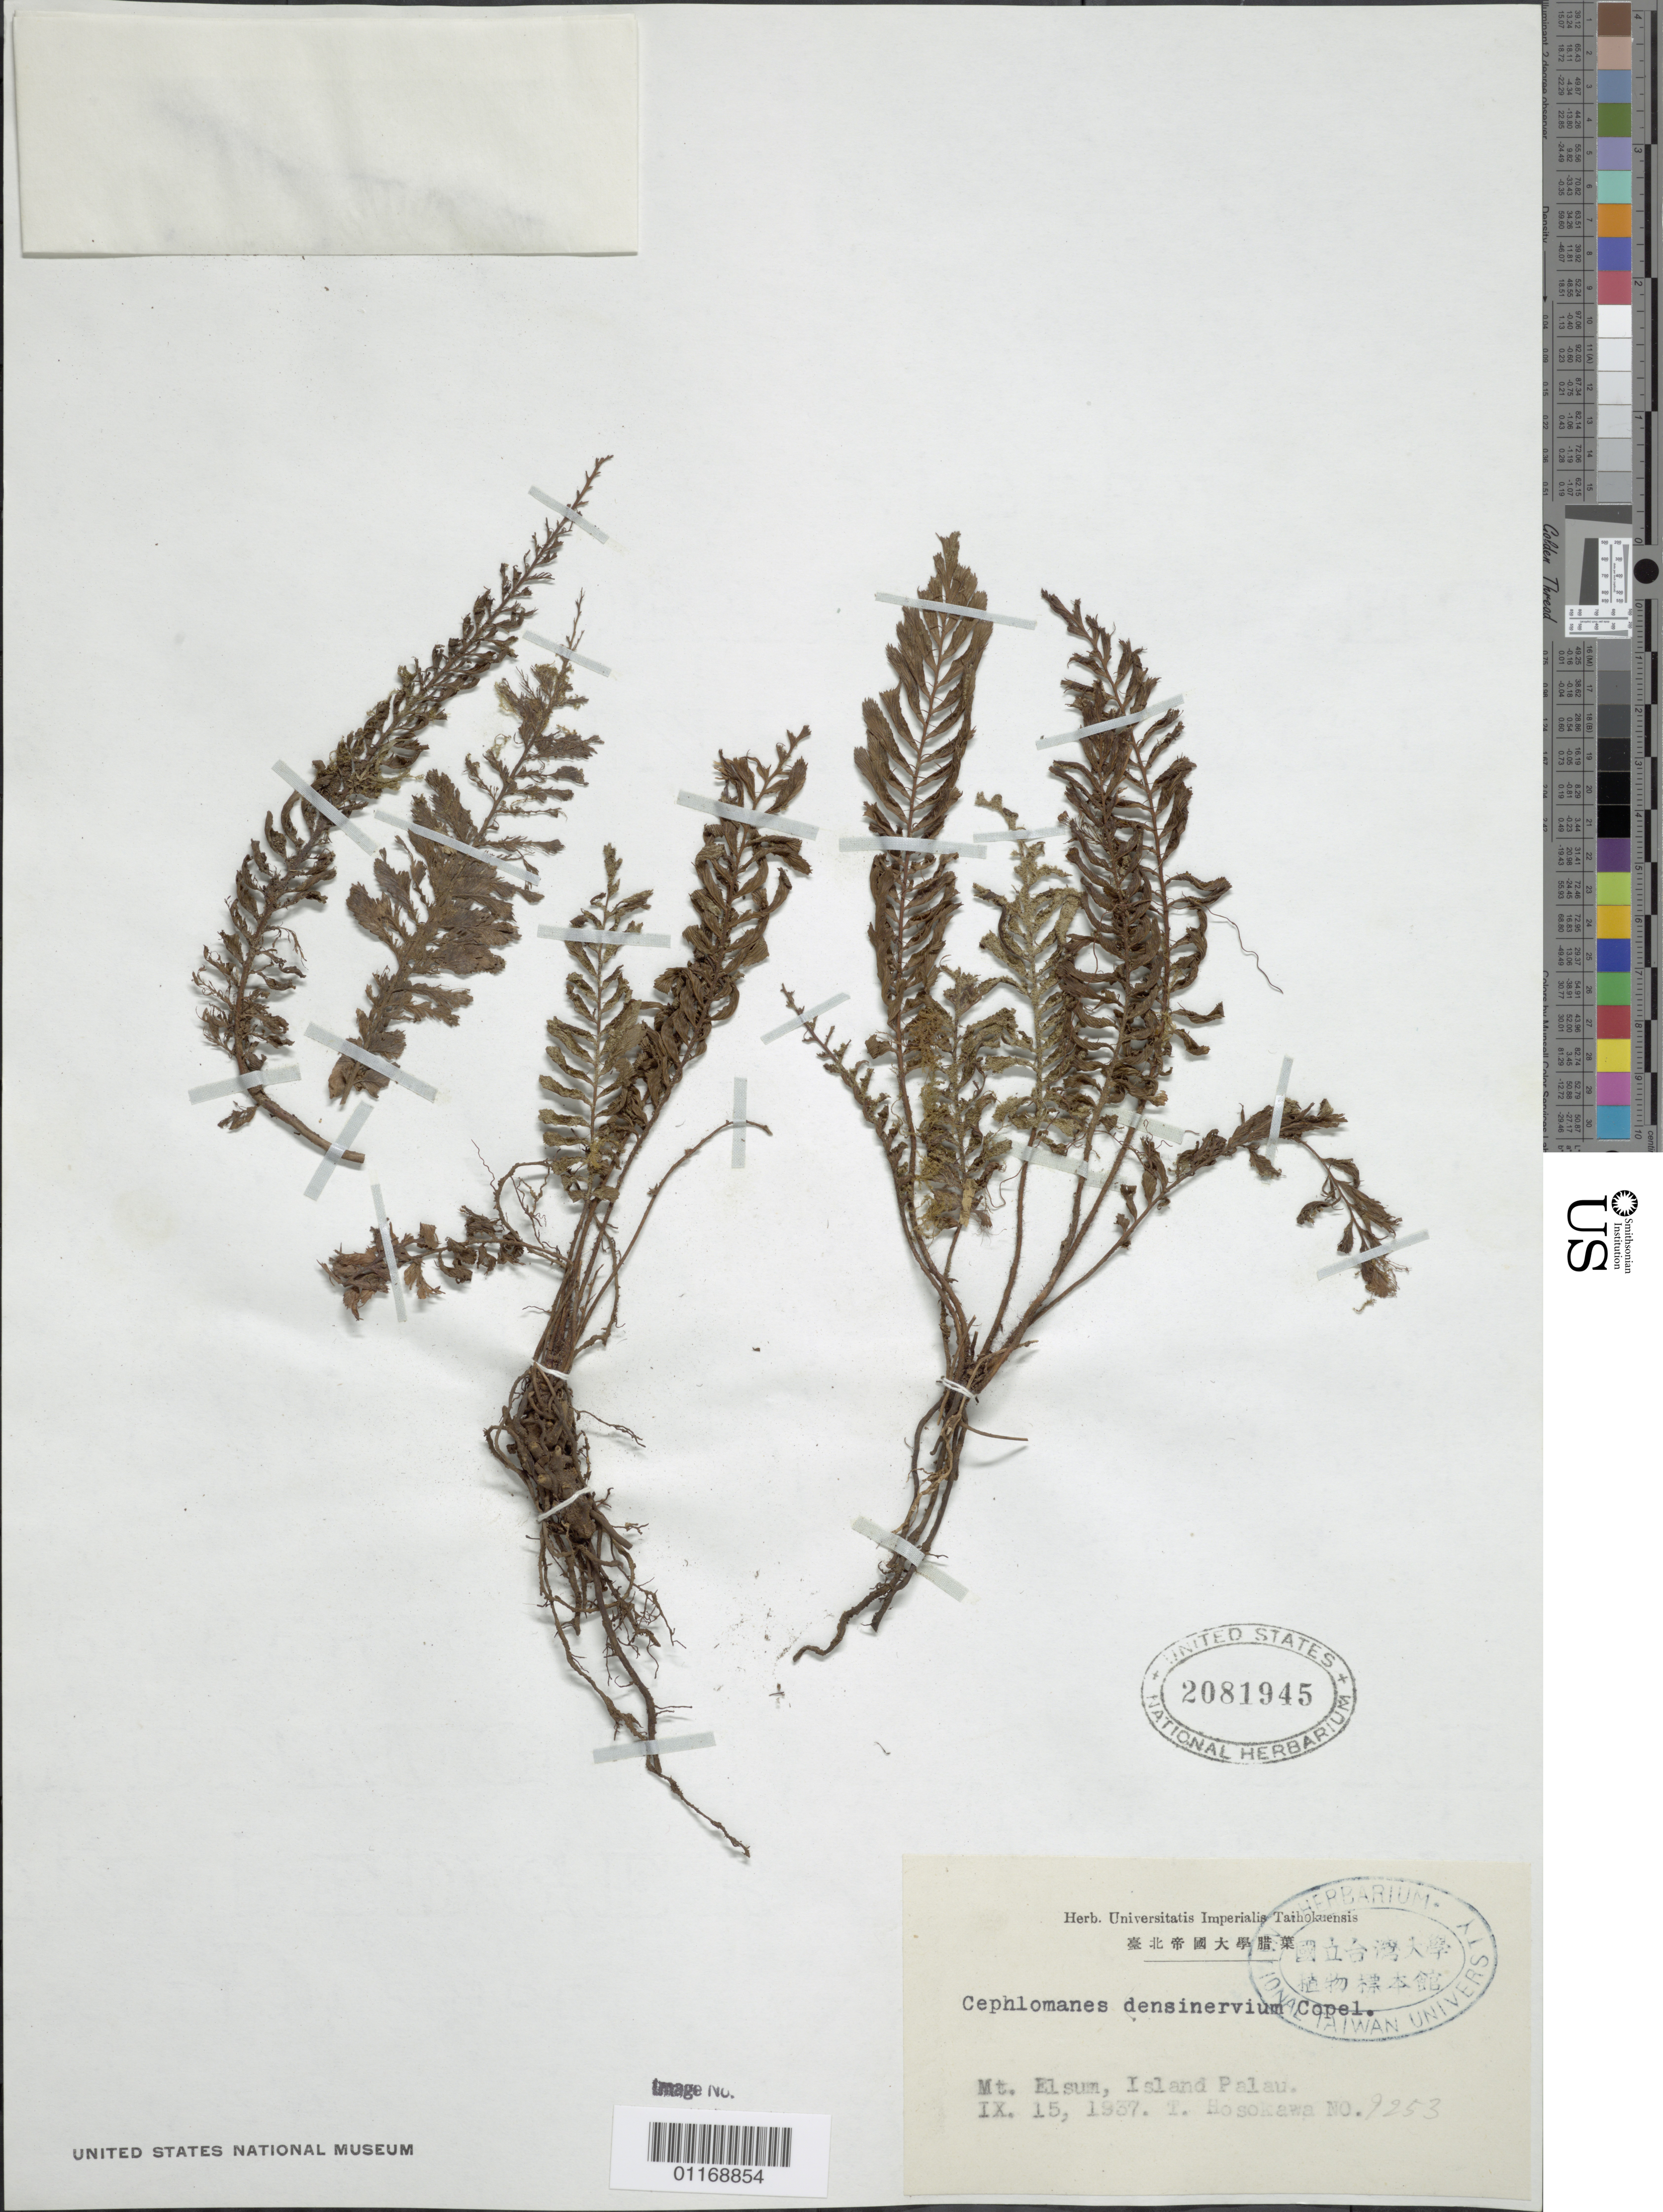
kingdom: Plantae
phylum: Tracheophyta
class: Polypodiopsida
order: Hymenophyllales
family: Hymenophyllaceae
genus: Cephalomanes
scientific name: Cephalomanes densinervium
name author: (Copel.) Copel.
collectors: T. Hosokawa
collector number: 9253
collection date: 1937-07-23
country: Micronesia, Federated States of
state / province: Yap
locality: Mabo, Island Yap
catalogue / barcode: US 2081945